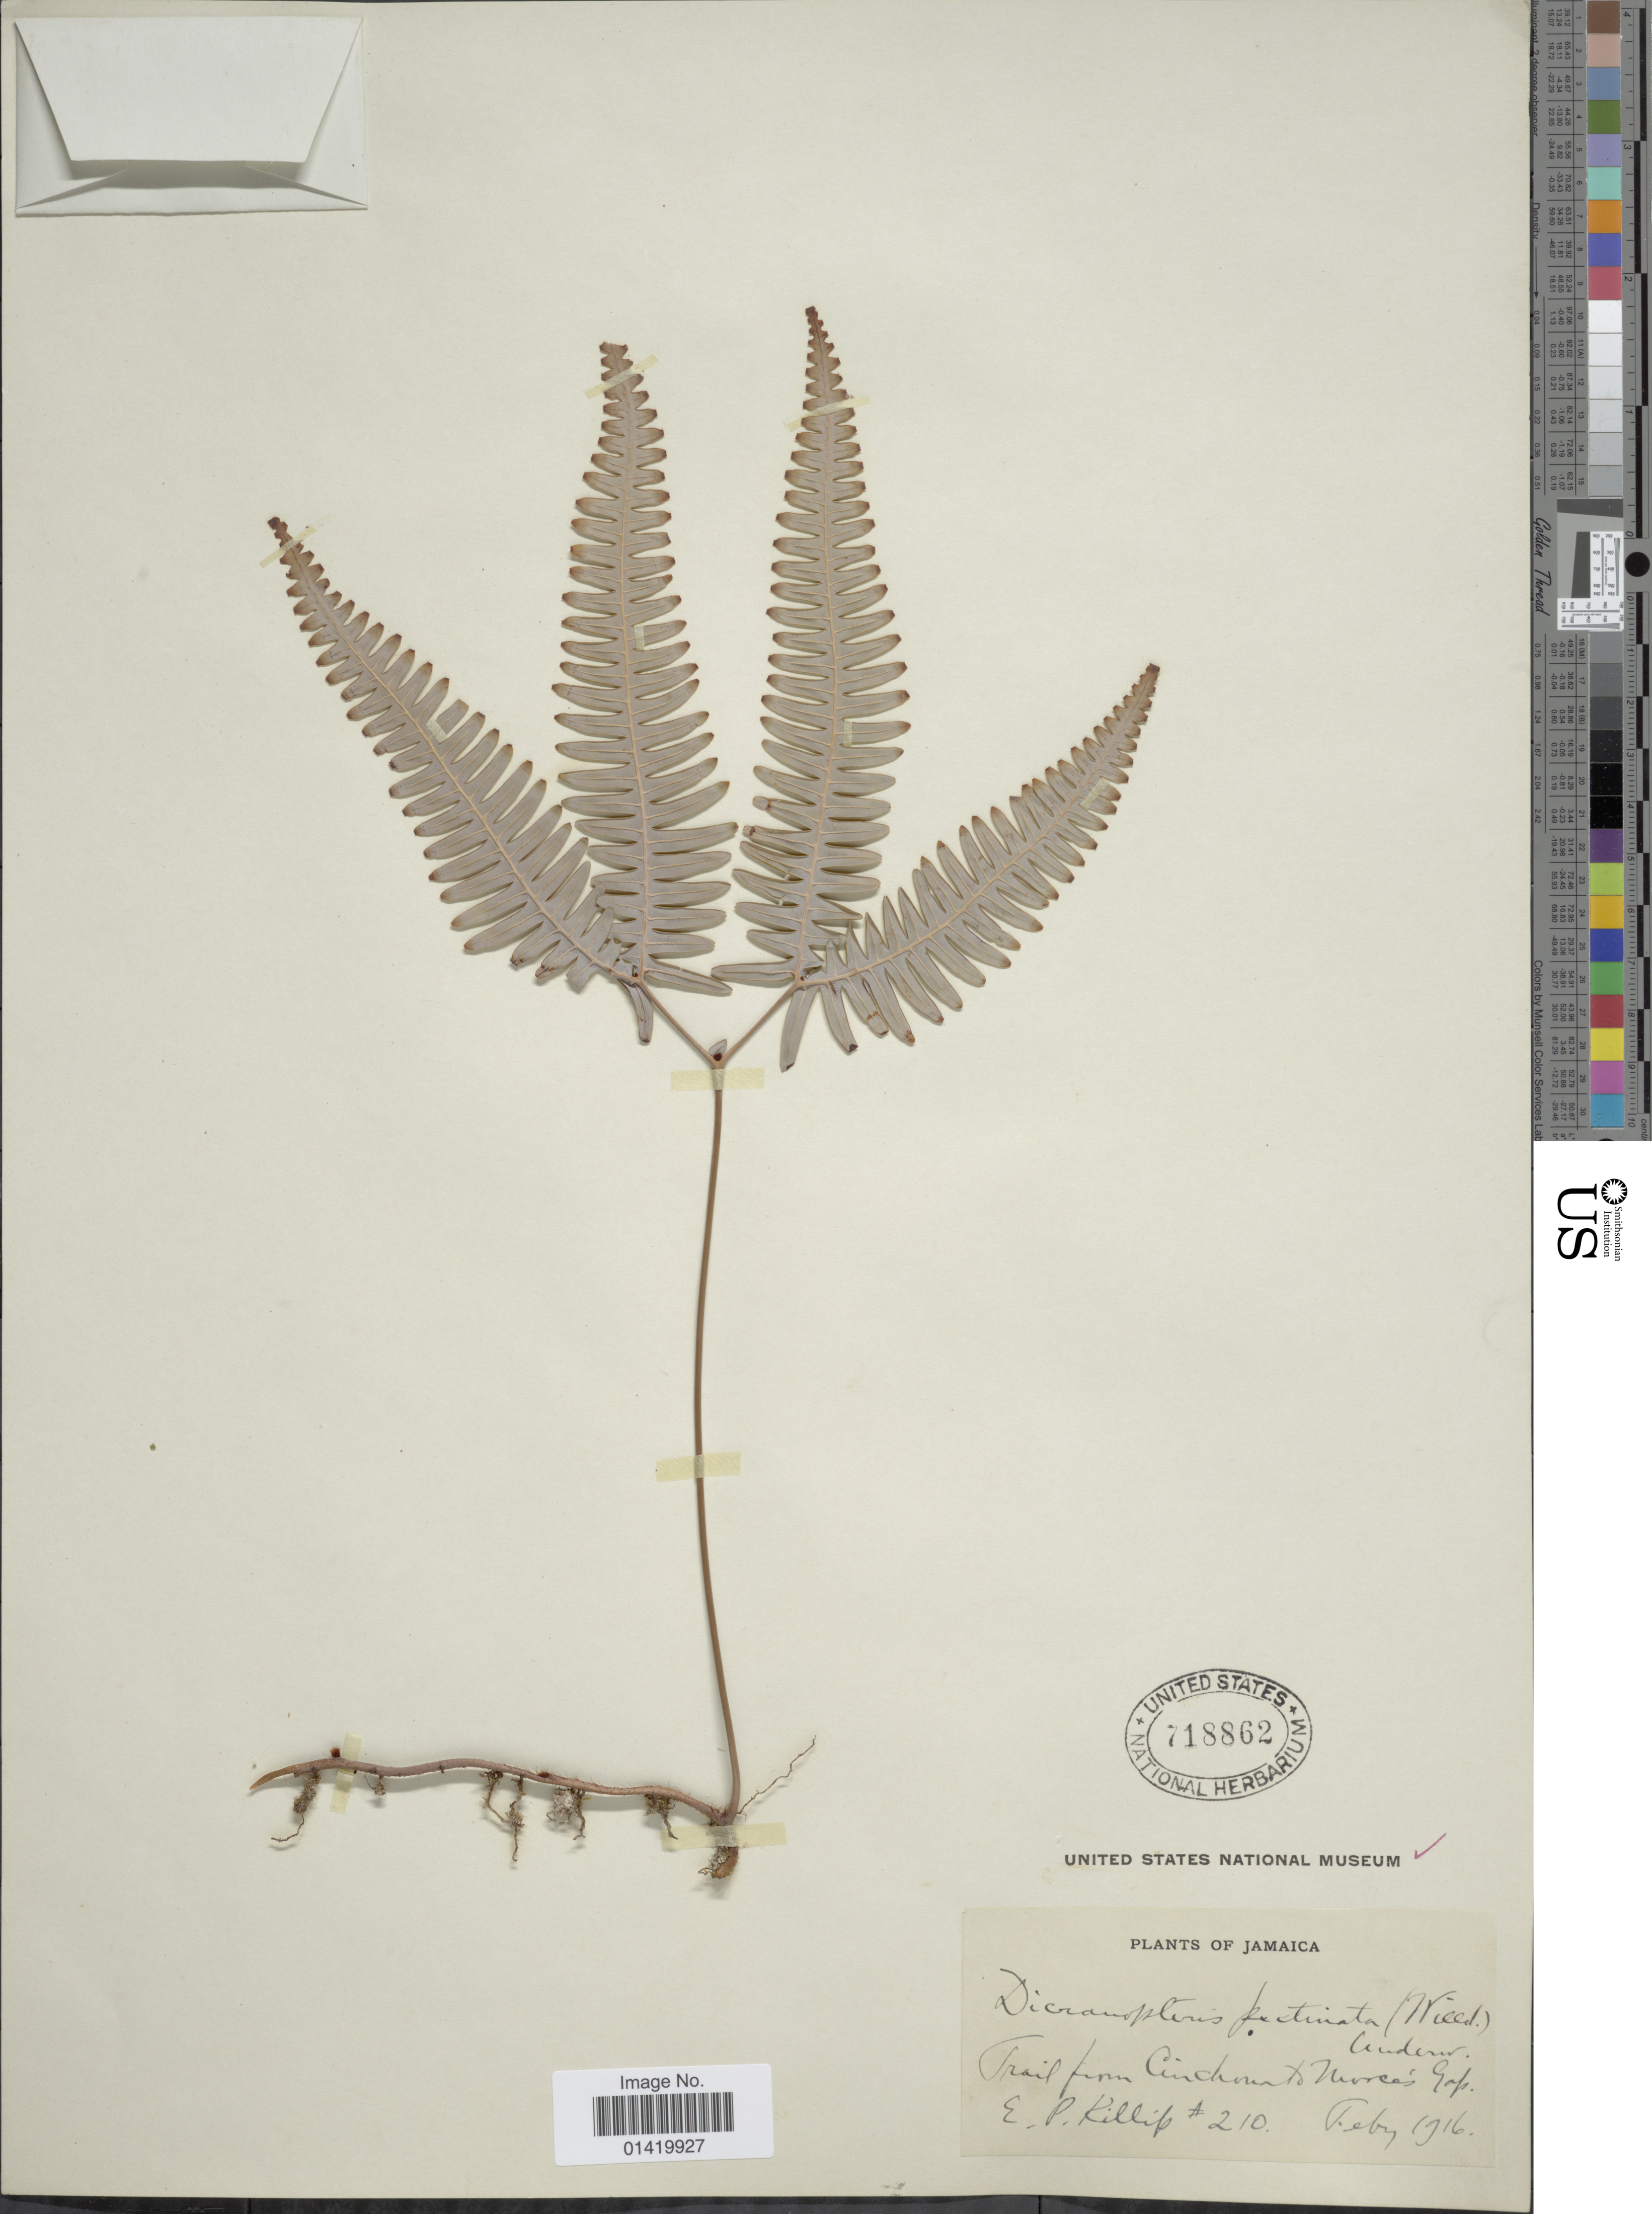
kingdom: Plantae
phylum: Tracheophyta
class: Polypodiopsida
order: Gleicheniales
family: Gleicheniaceae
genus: Gleichenella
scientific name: Gleichenella pectinata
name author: (Willd.) Ching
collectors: E. P. Killip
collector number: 210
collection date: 1916-02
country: Jamaica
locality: Trail from Cinchona to Morces Gap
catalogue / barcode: US 718862